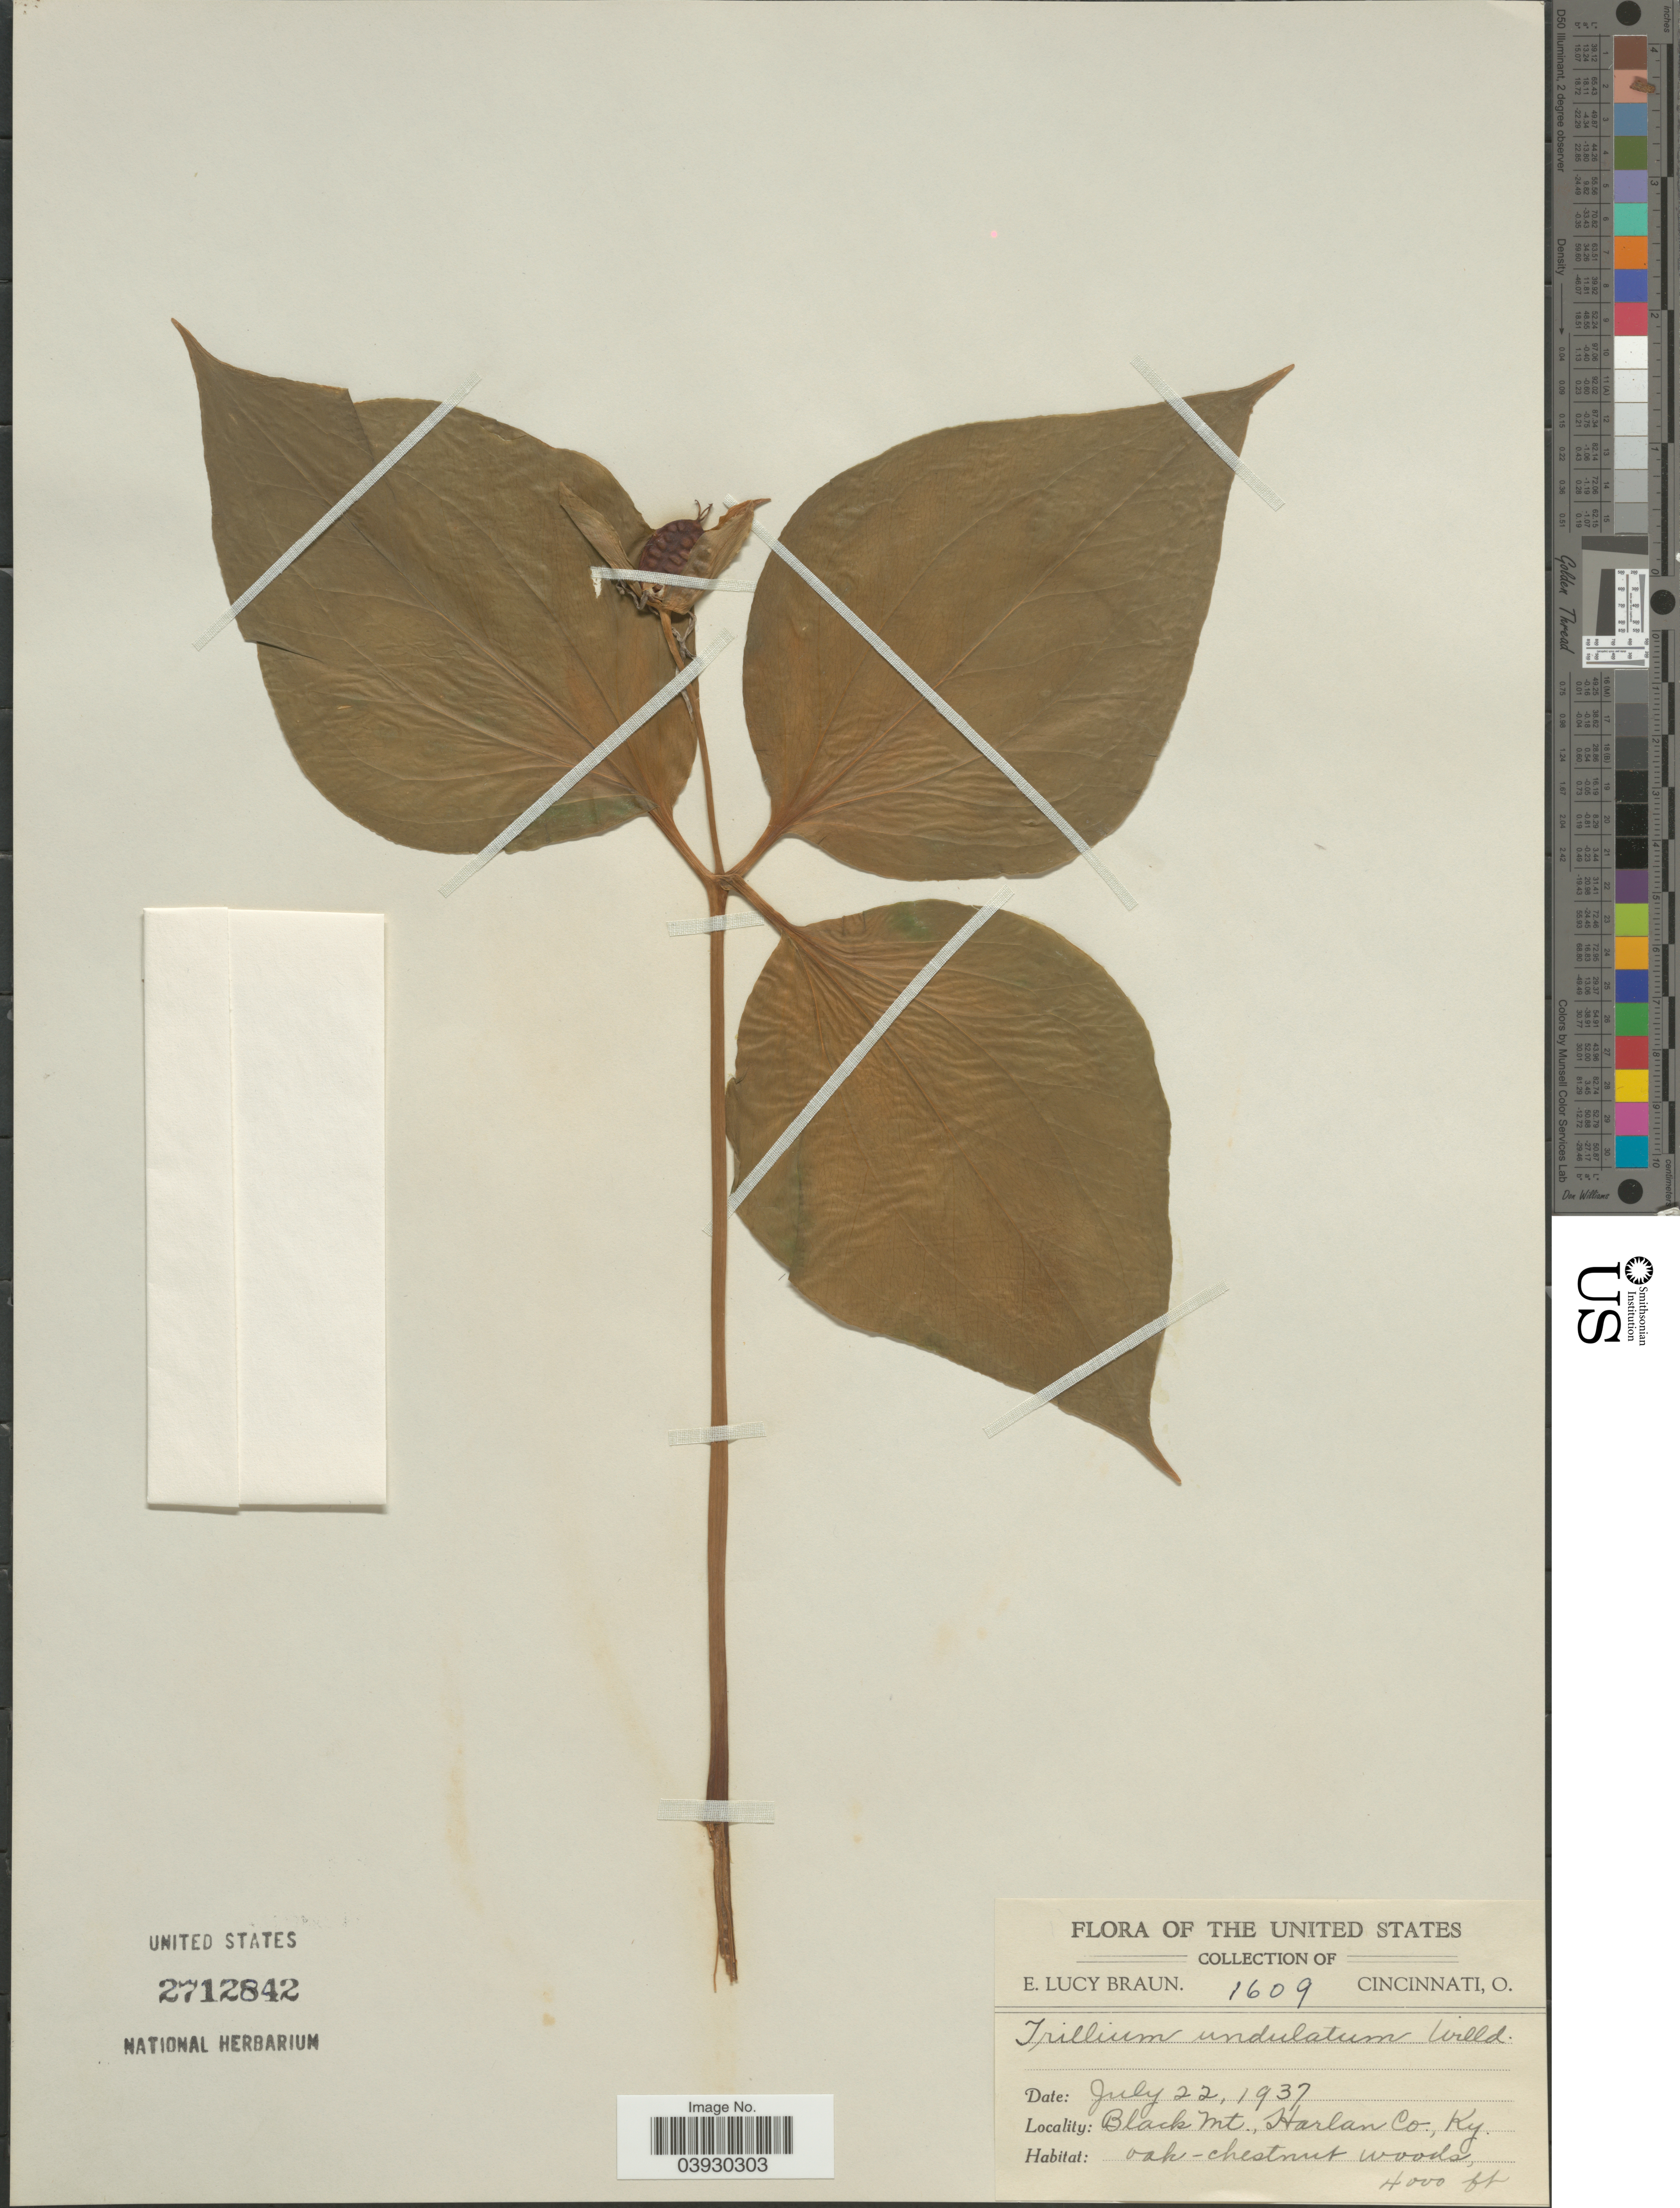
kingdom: Plantae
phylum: Tracheophyta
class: Liliopsida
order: Liliales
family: Melanthiaceae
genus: Trillium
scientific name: Trillium undulatum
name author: Willd.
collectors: E. L. Braun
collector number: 1609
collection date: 1937-07-22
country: United States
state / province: Kentucky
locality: Black Mt., Harlan Co.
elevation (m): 1219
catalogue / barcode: US 2712842